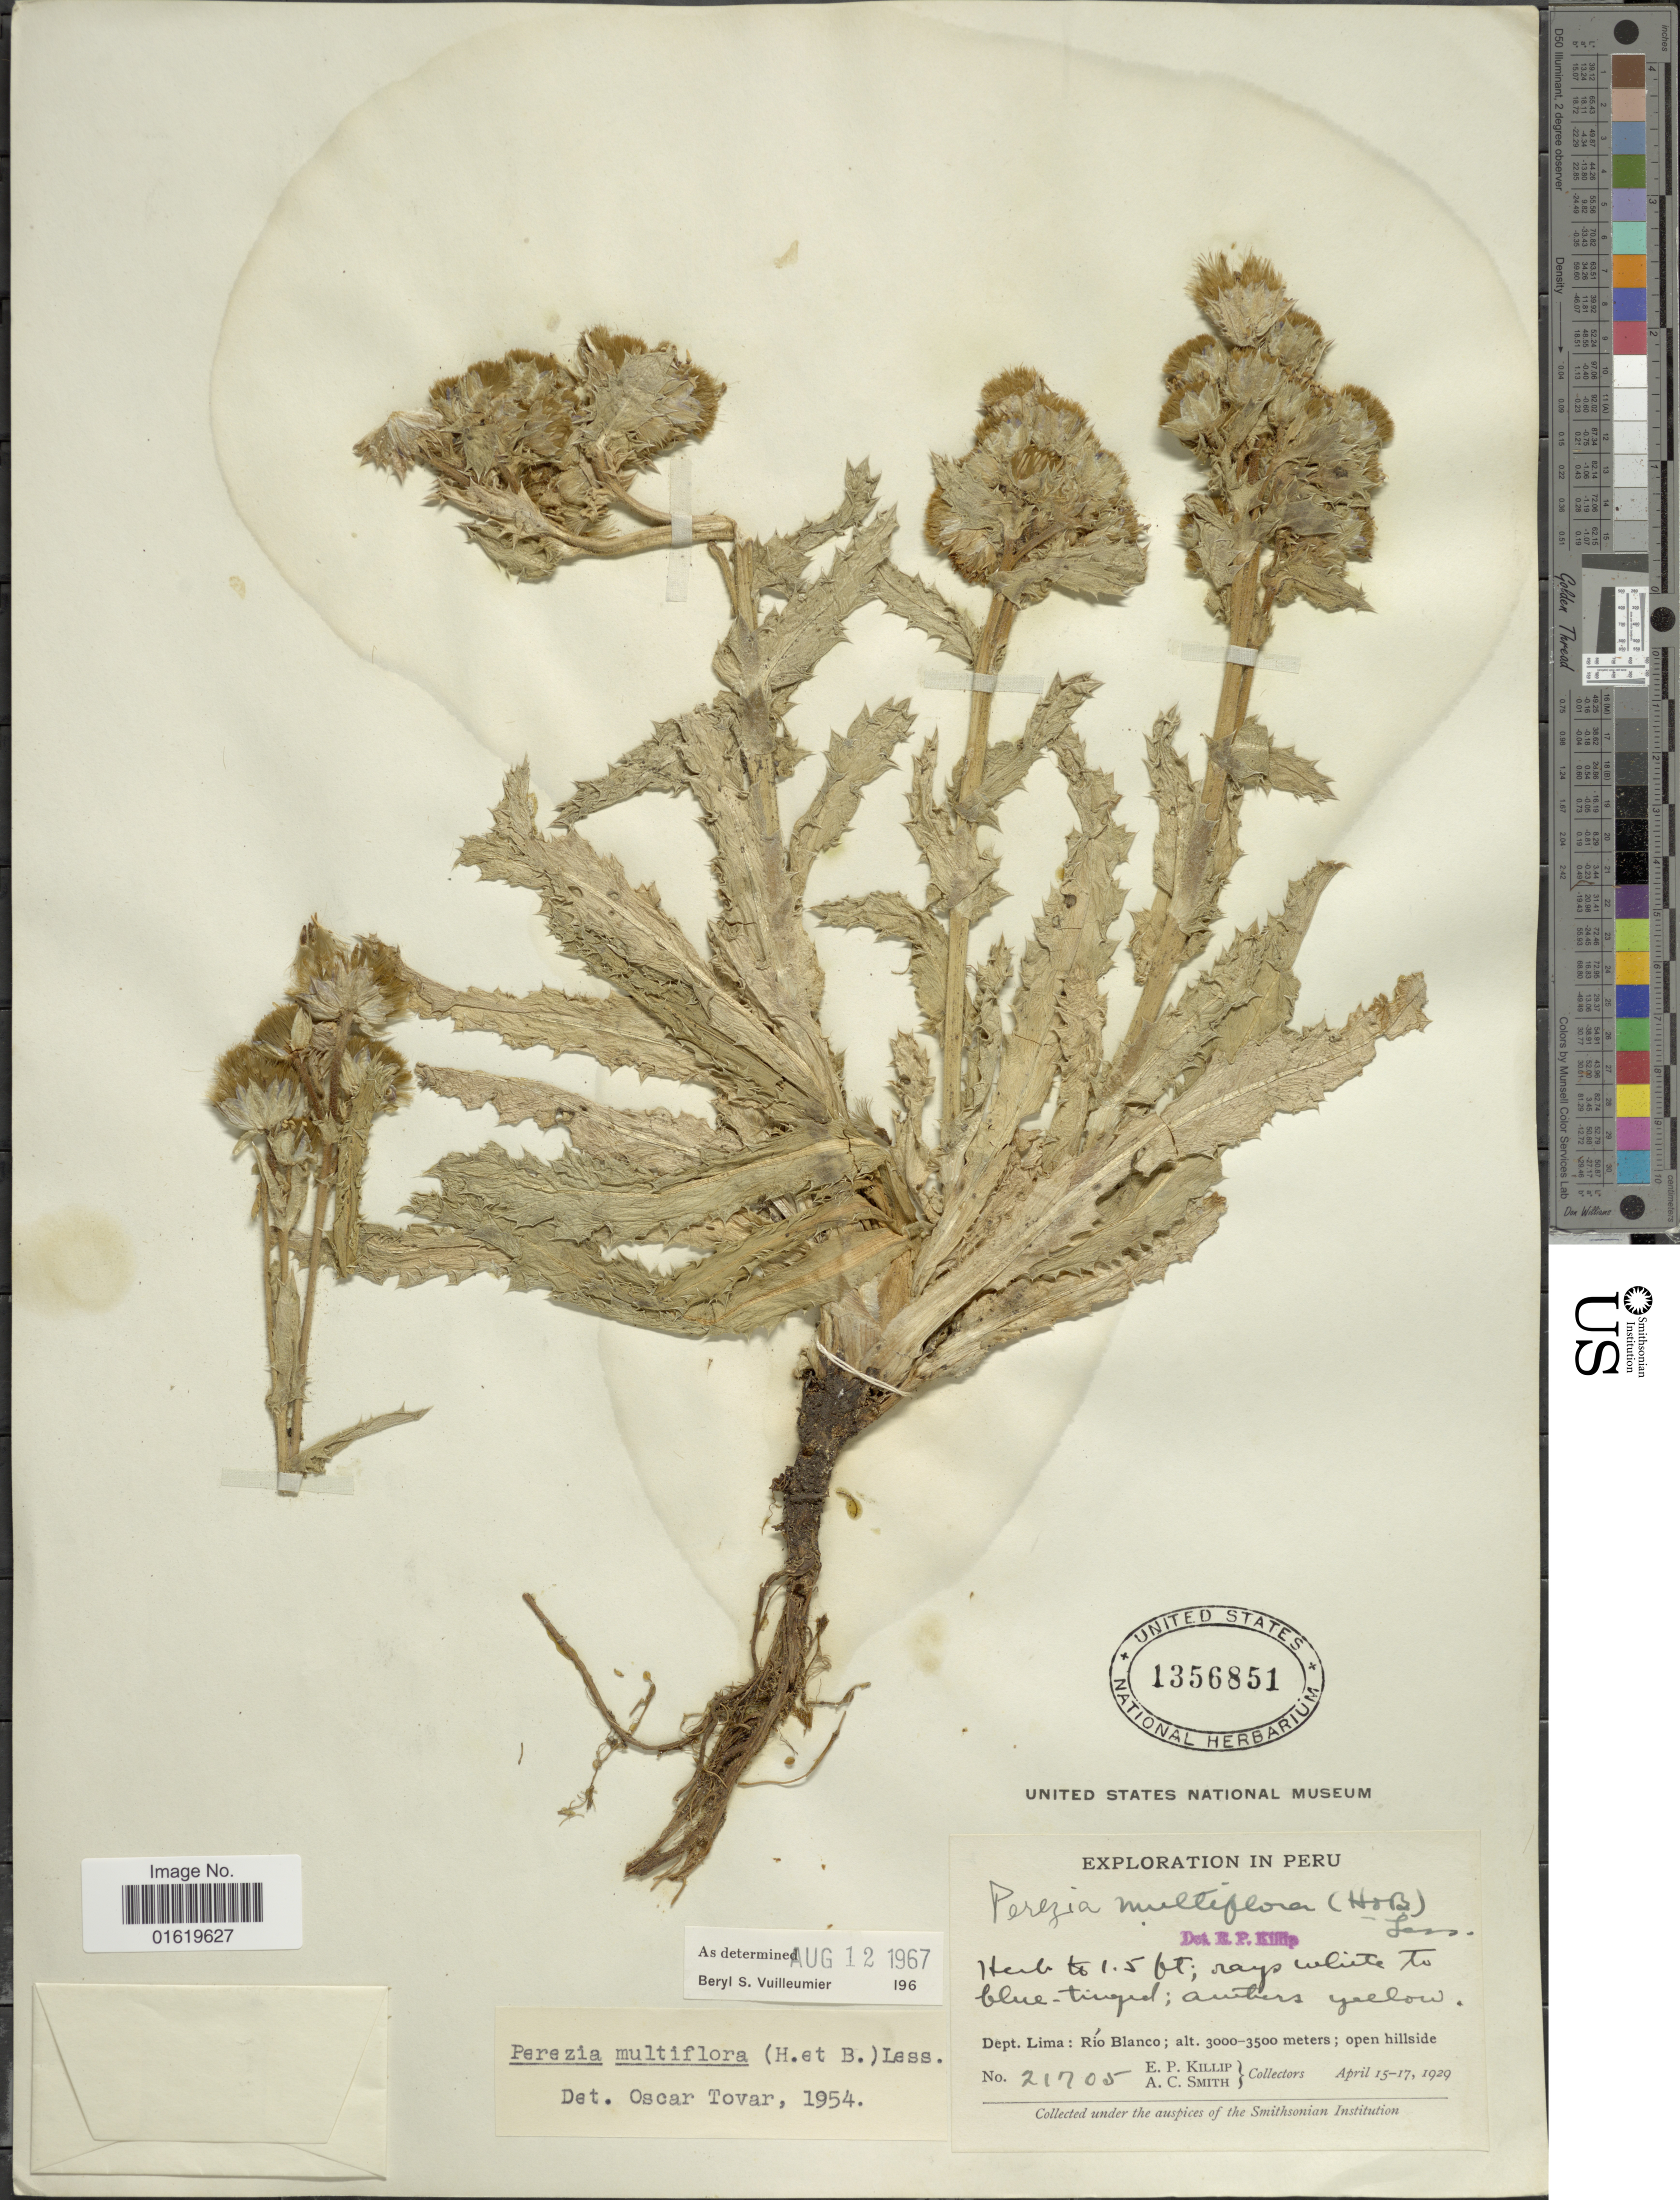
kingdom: Plantae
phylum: Tracheophyta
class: Magnoliopsida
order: Asterales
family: Asteraceae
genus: Perezia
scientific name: Perezia multiflora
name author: Less.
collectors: E. P. Killip & A. C. Smith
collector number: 21705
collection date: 1929-04-15/1929-04-17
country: Peru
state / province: Lima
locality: Dept. Lima: Río Blanco.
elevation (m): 3000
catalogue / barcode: US 1356851